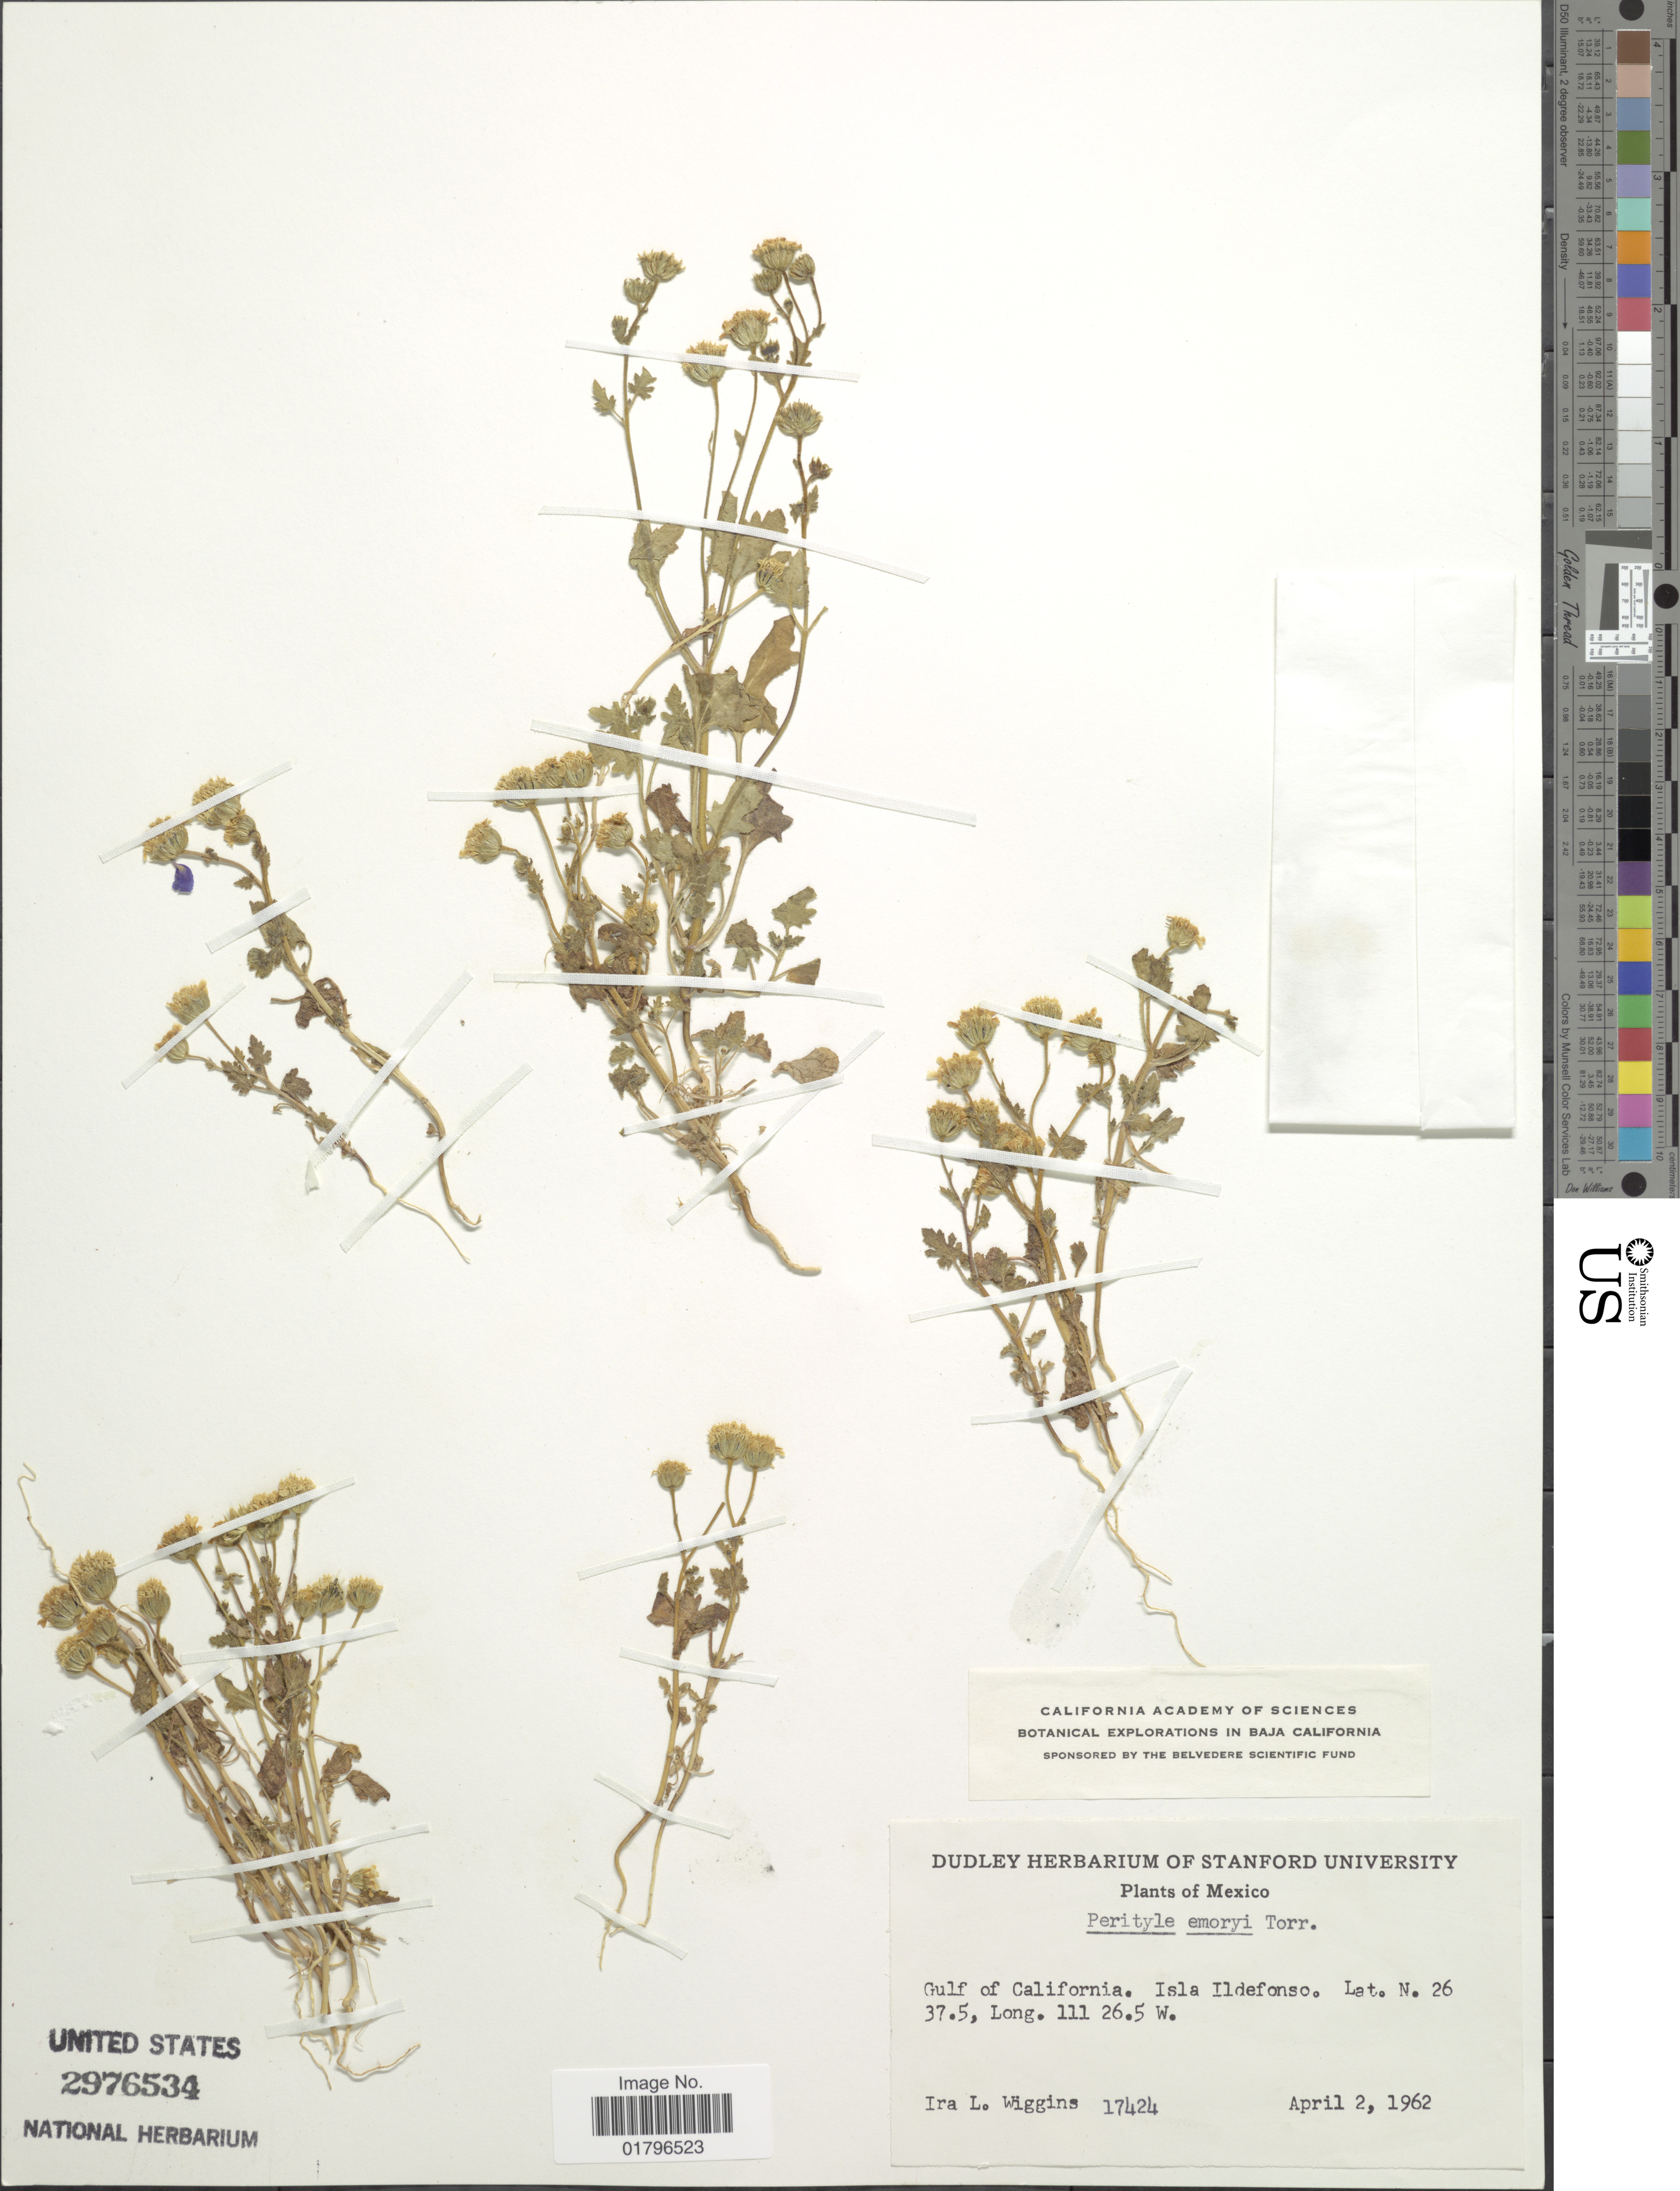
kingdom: Plantae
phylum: Tracheophyta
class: Magnoliopsida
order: Asterales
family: Asteraceae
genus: Perityle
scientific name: Perityle emoryi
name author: Torr.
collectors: I. L. Wiggins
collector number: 17424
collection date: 1962-04-02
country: Mexico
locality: Gulf of California. Isla Ildefonso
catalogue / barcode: US 2976534